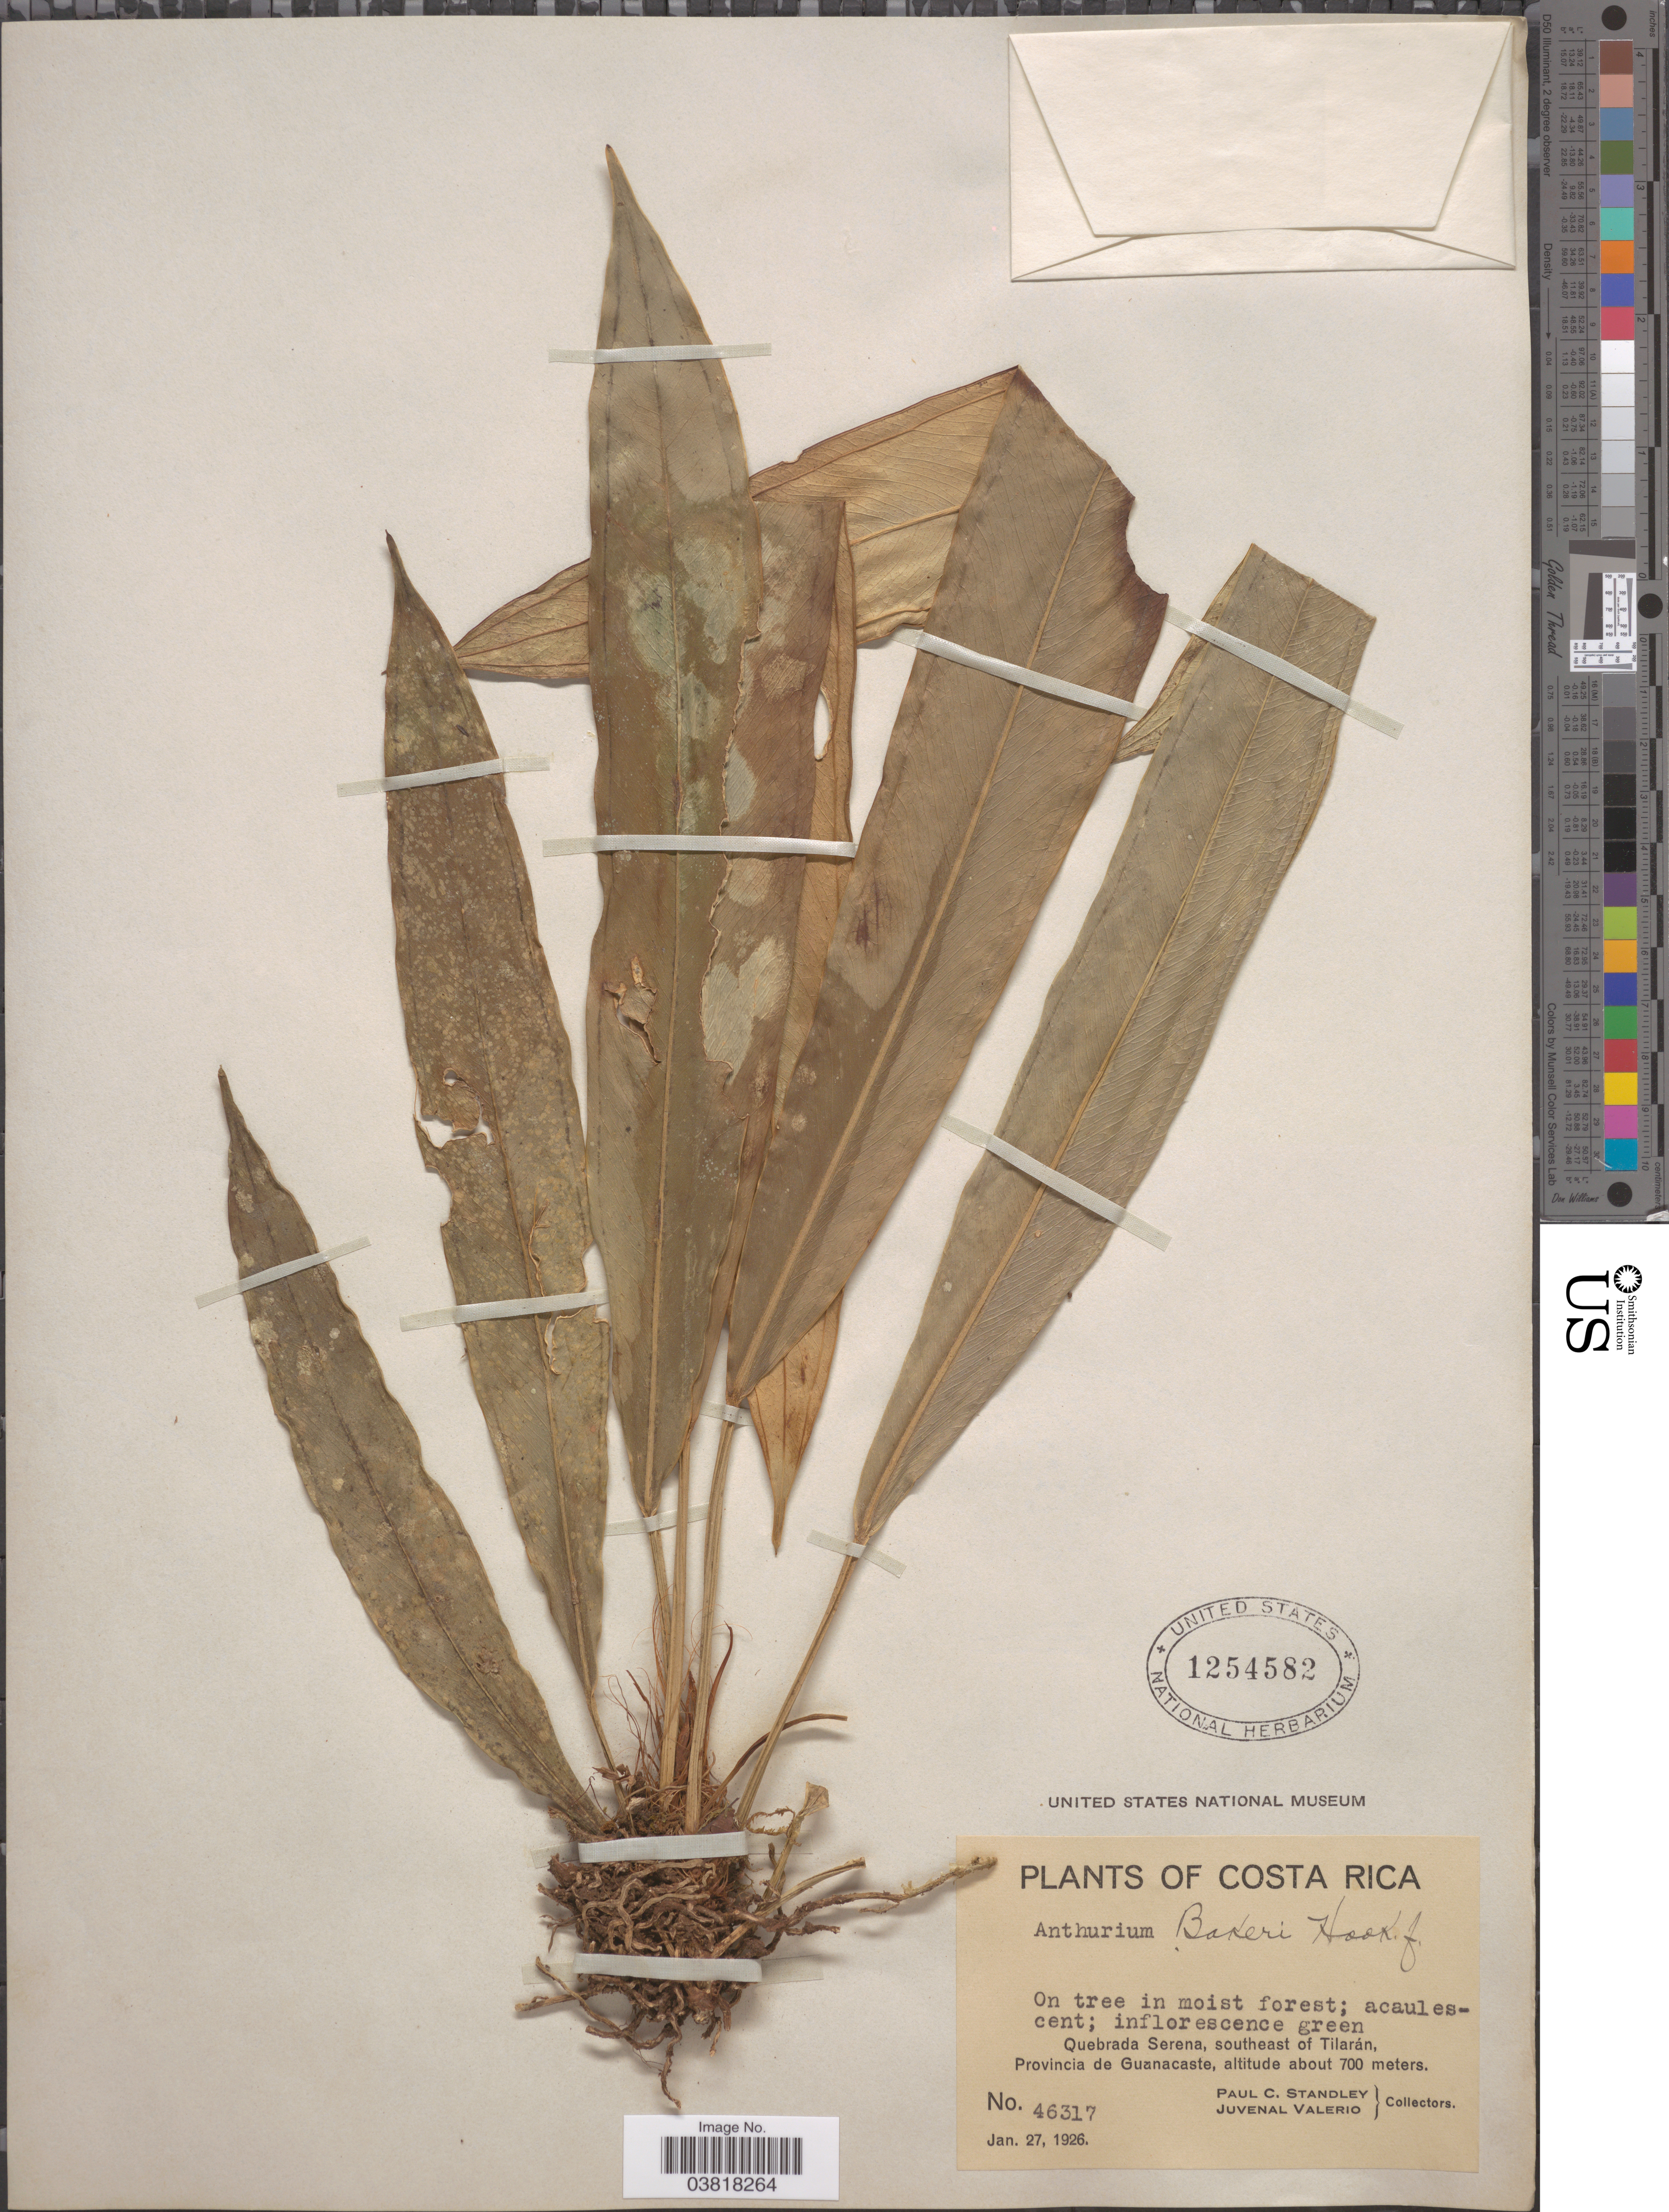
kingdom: Plantae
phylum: Tracheophyta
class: Liliopsida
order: Alismatales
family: Araceae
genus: Anthurium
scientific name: Anthurium bakeri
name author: Hook. f.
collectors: P. C. Standley & J. Valerio R.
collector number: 46317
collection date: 1926-01-27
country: Costa Rica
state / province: Guanacaste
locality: Quebrada Serena, southeast of Tilarán.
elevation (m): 700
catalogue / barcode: US 1254582